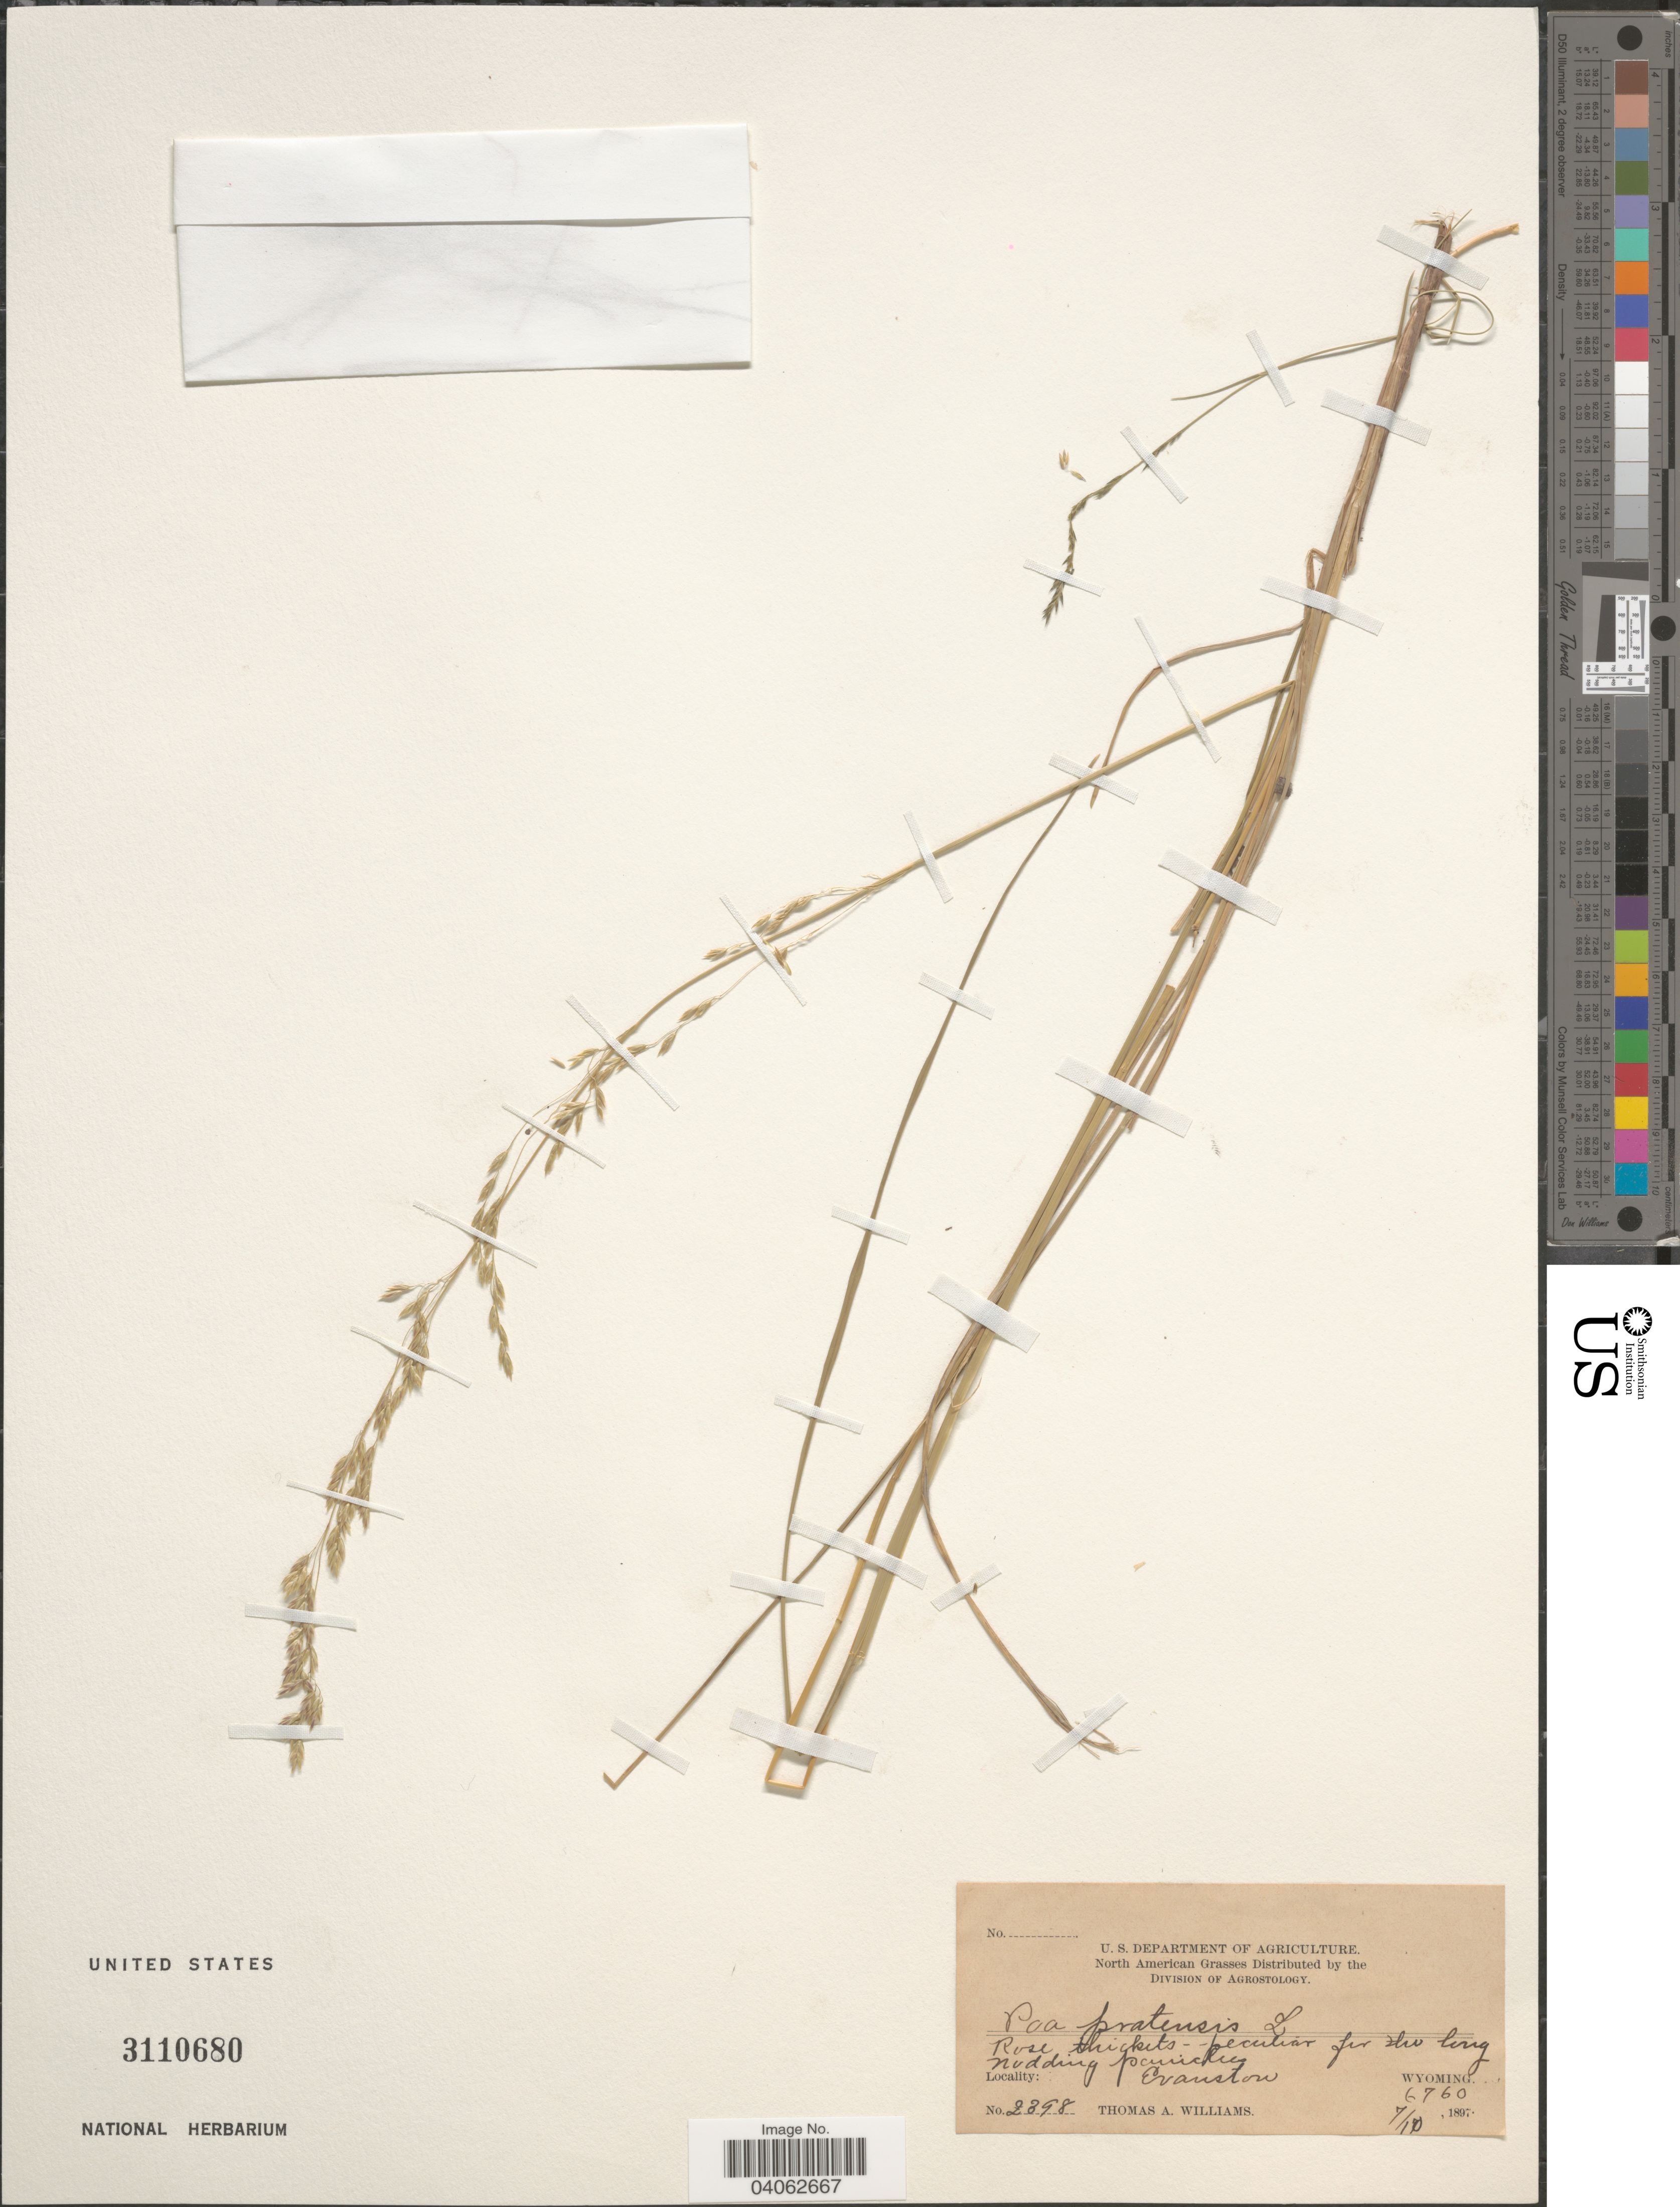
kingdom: Plantae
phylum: Tracheophyta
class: Liliopsida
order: Poales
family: Poaceae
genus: Poa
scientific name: Poa pratensis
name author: L.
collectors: T. A. Williams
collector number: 2398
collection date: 1897-07-10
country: United States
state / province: Wyoming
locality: Evanston.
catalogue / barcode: US 3110680